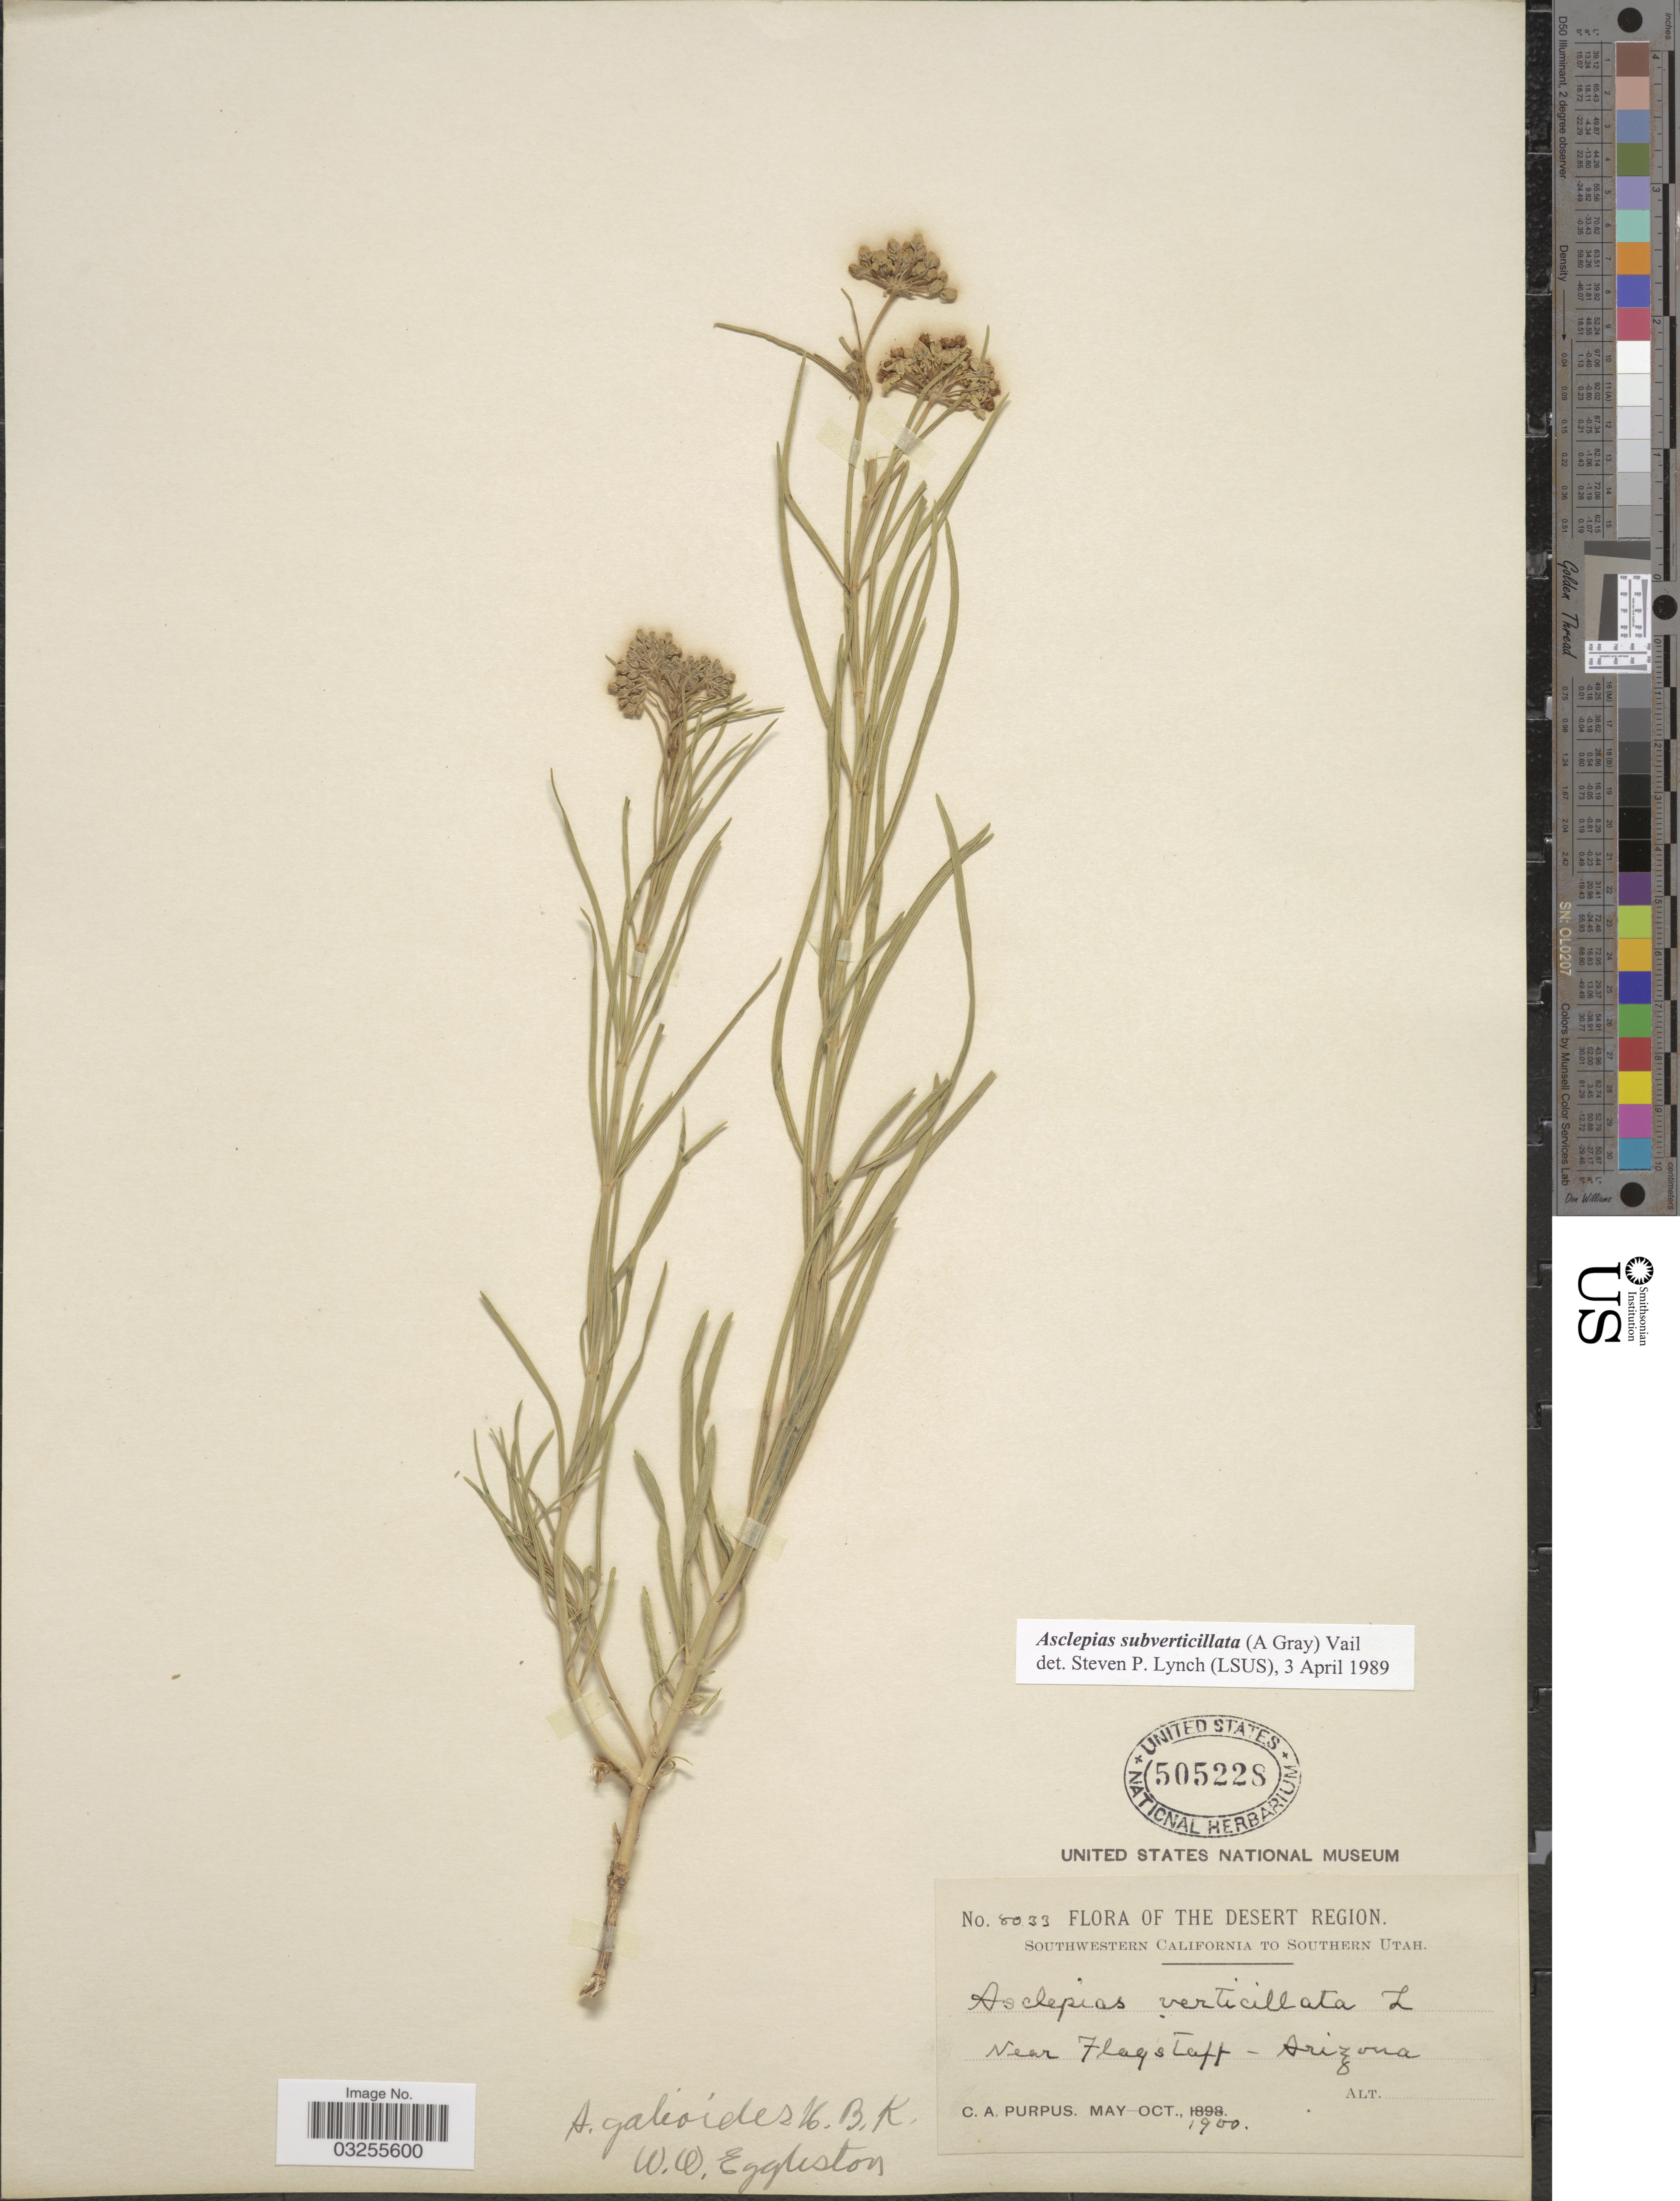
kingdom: Plantae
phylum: Tracheophyta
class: Magnoliopsida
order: Gentianales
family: Apocynaceae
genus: Asclepias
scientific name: Asclepias subverticillata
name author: (A. Gray) Vail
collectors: C. A. Purpus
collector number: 8033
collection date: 1900-05/1900-10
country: United States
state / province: Arizona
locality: Near Flagstaff. The Desert Region.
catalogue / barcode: US 505228